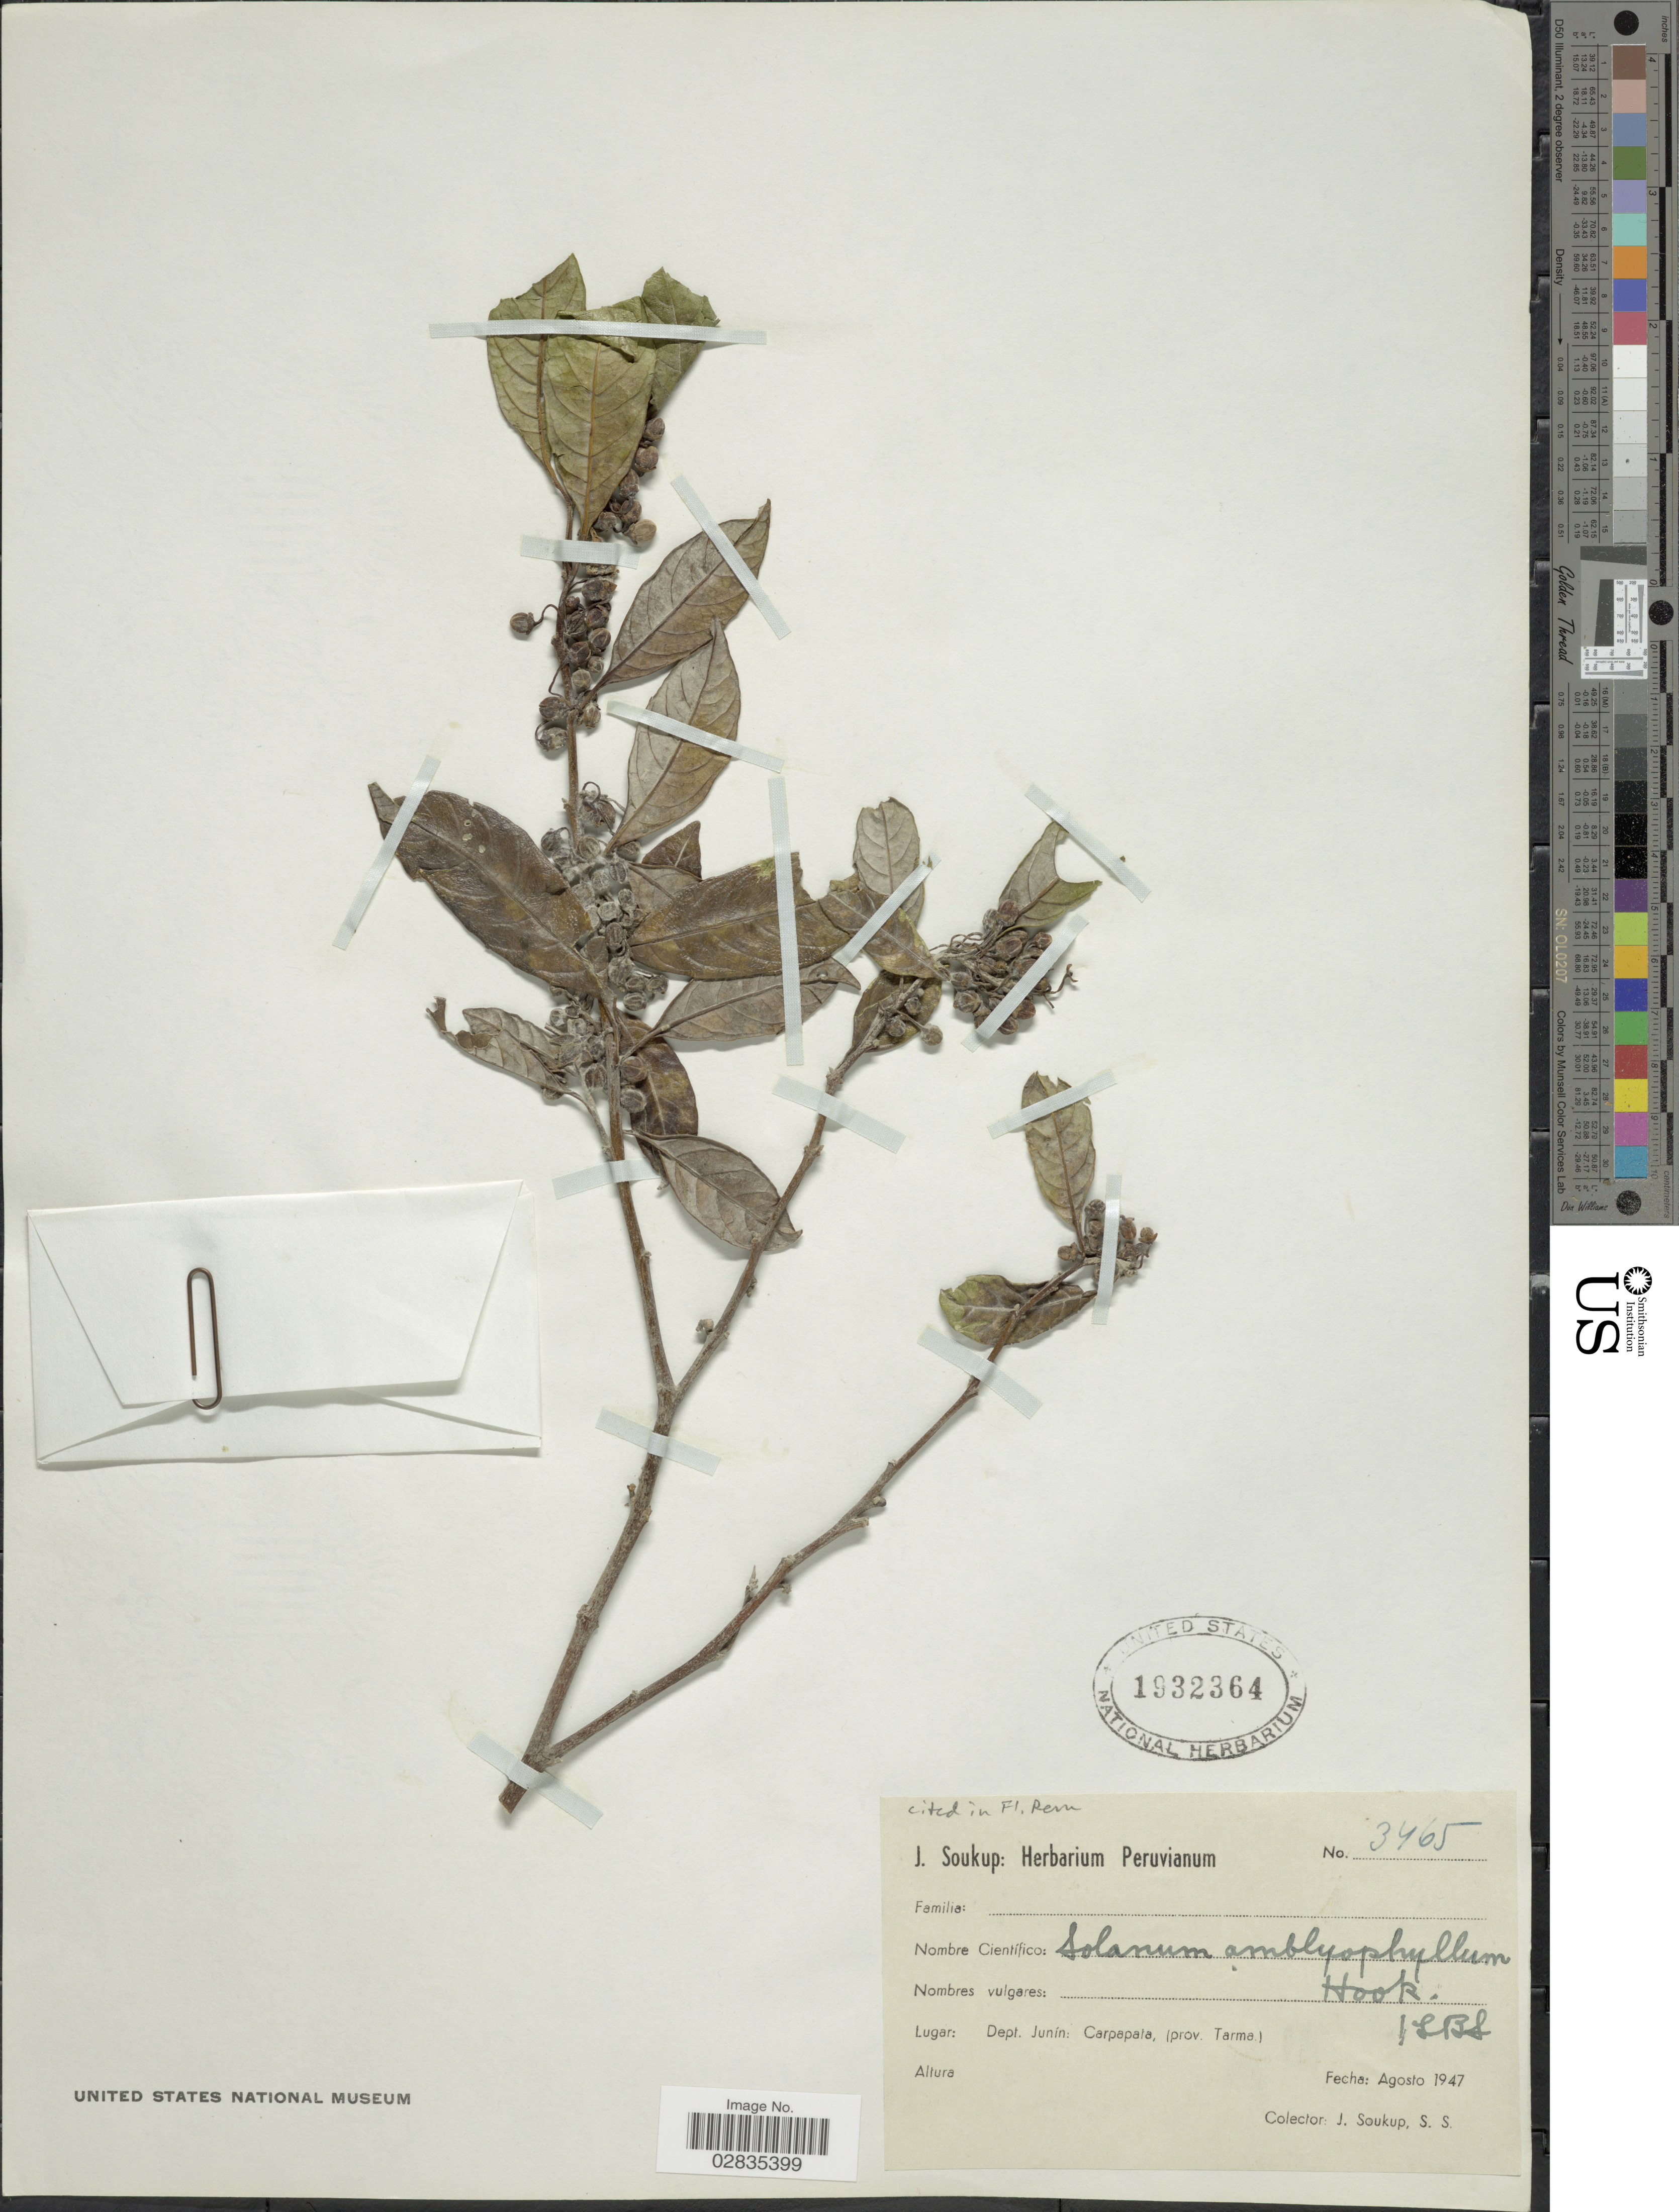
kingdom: Plantae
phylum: Tracheophyta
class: Magnoliopsida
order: Solanales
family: Solanaceae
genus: Solanum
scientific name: Solanum amblophyllum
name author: Benth.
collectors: J. Soukup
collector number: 3465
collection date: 1947-08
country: Peru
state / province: Junín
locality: Dept. Junín: Carpapata, prov. Tarma).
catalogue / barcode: US 1932364